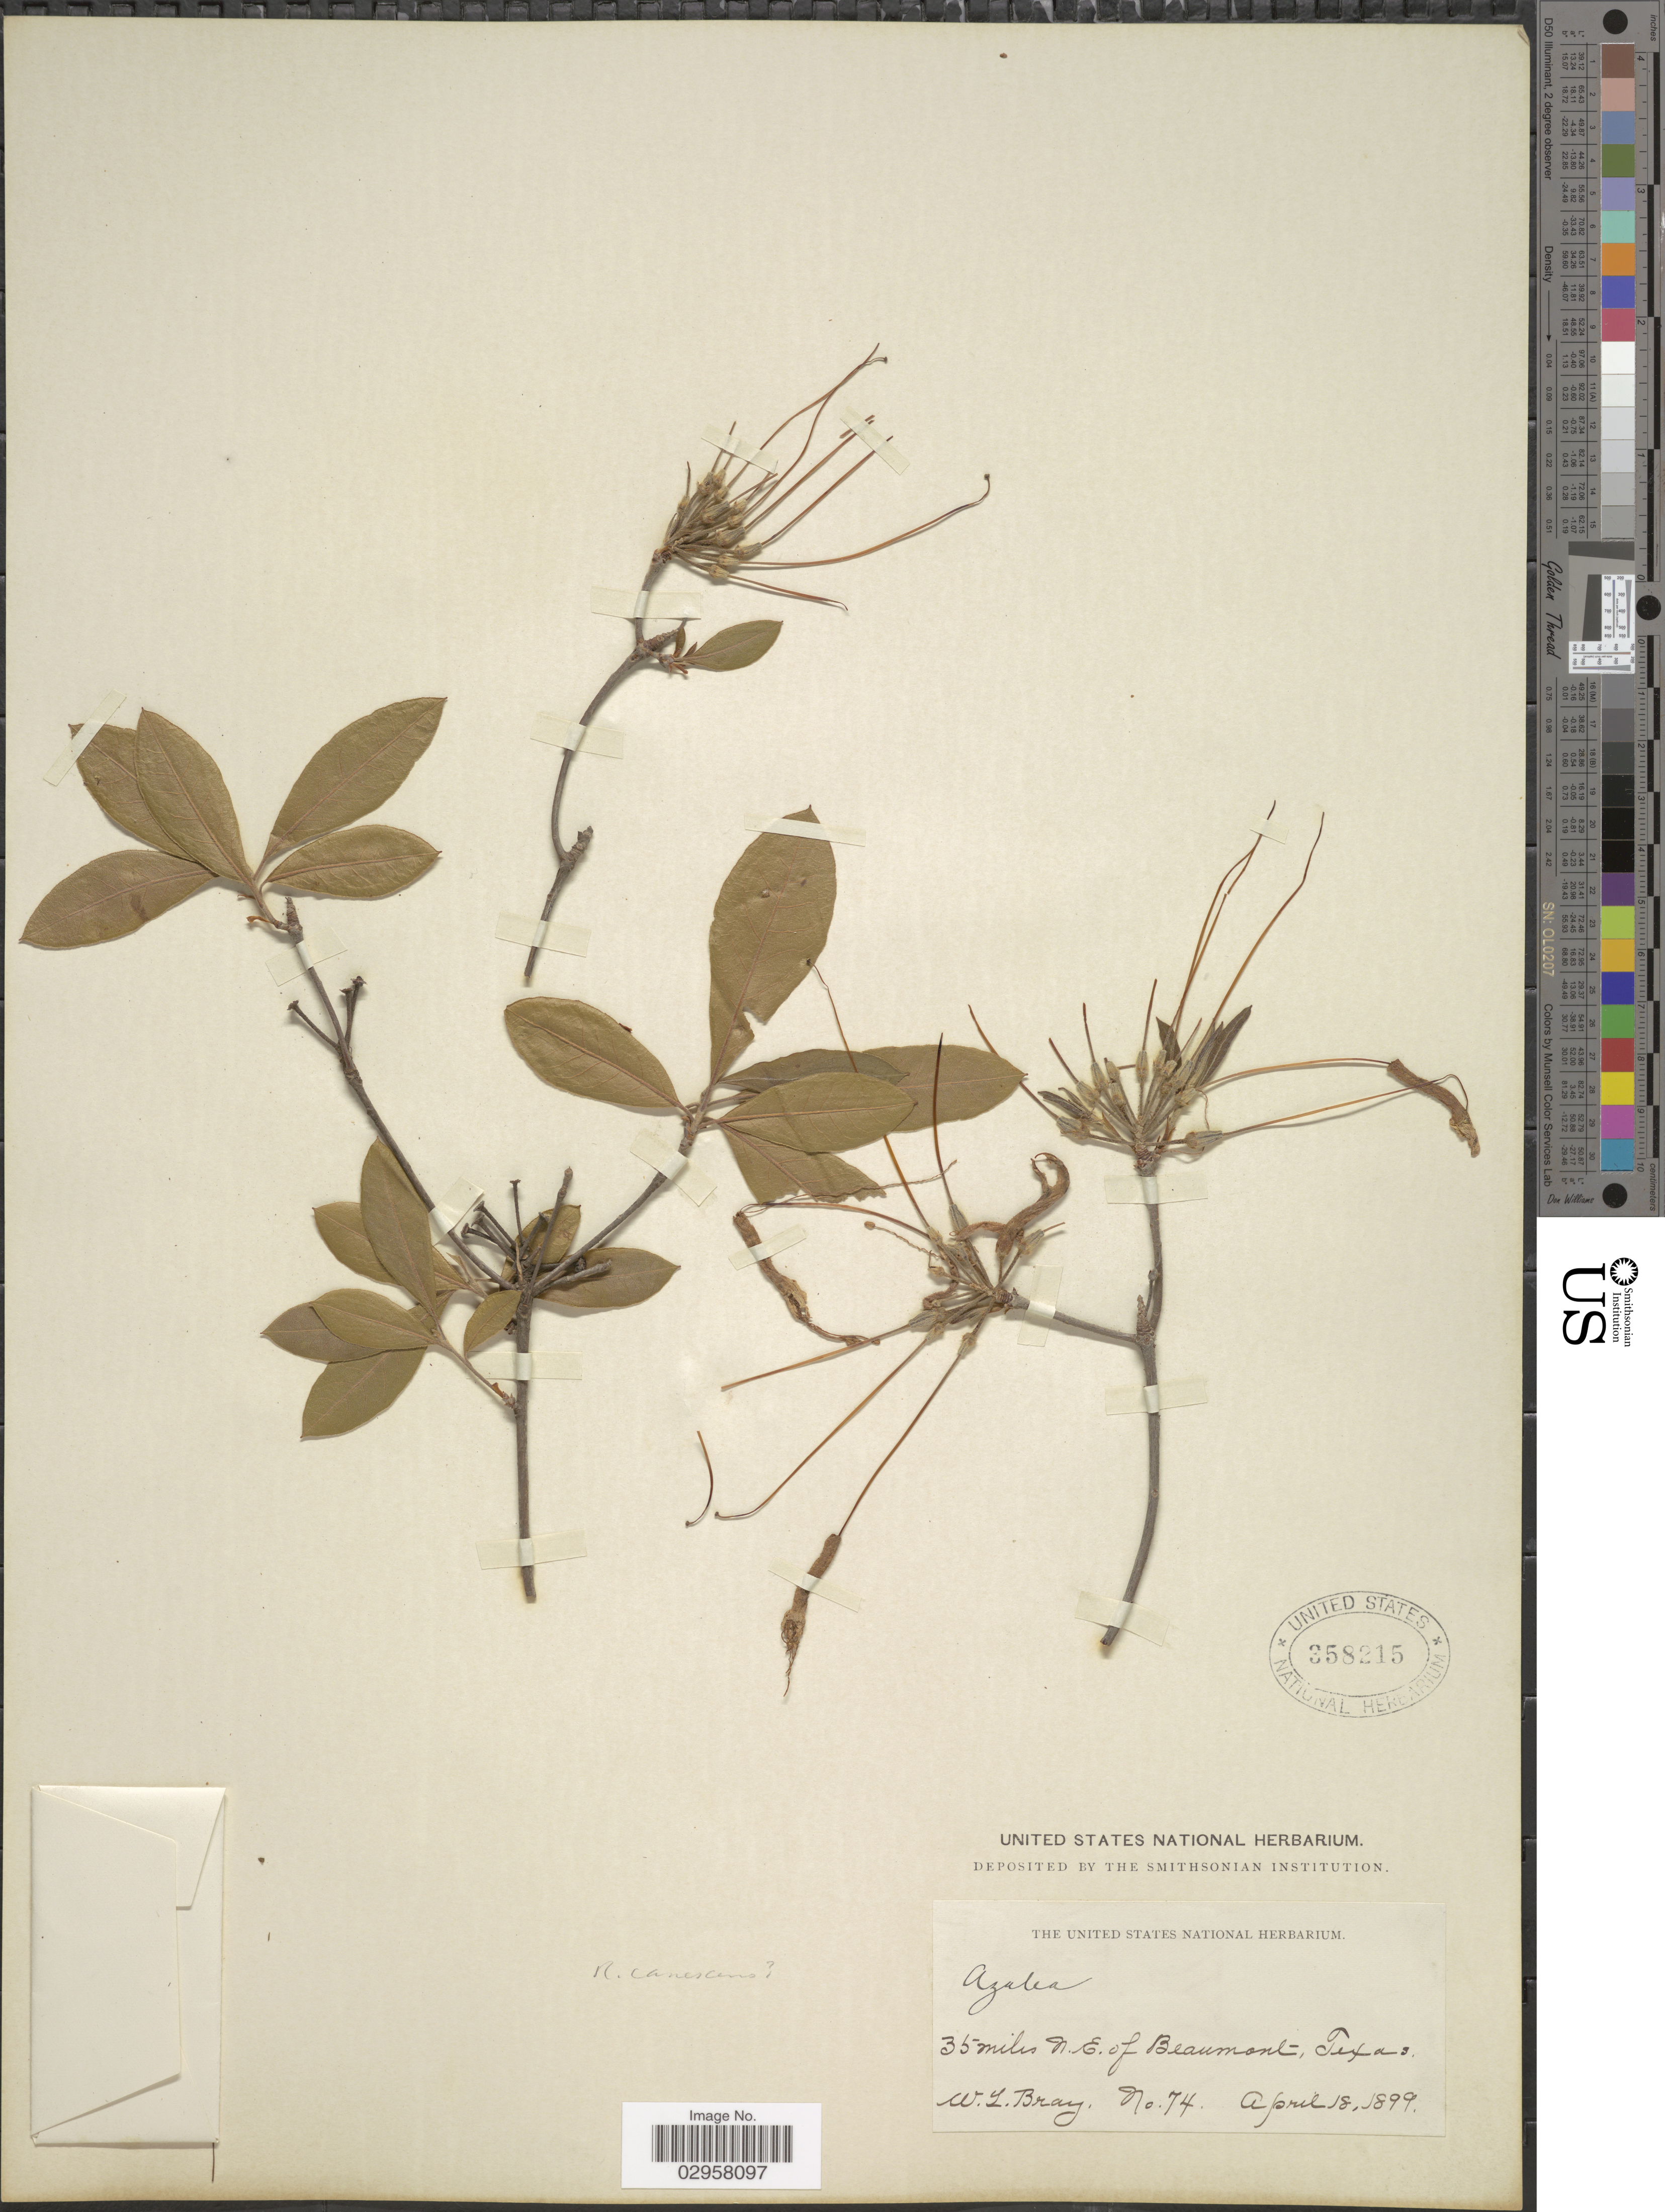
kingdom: Plantae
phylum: Tracheophyta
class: Magnoliopsida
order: Ericales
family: Ericaceae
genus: Rhododendron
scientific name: Rhododendron canescens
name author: (Michx.) Sweet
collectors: W. L. Bray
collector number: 74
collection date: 1899-04-18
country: United States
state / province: Texas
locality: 35 miles N.E. of Beaumont.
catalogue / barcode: US 358215